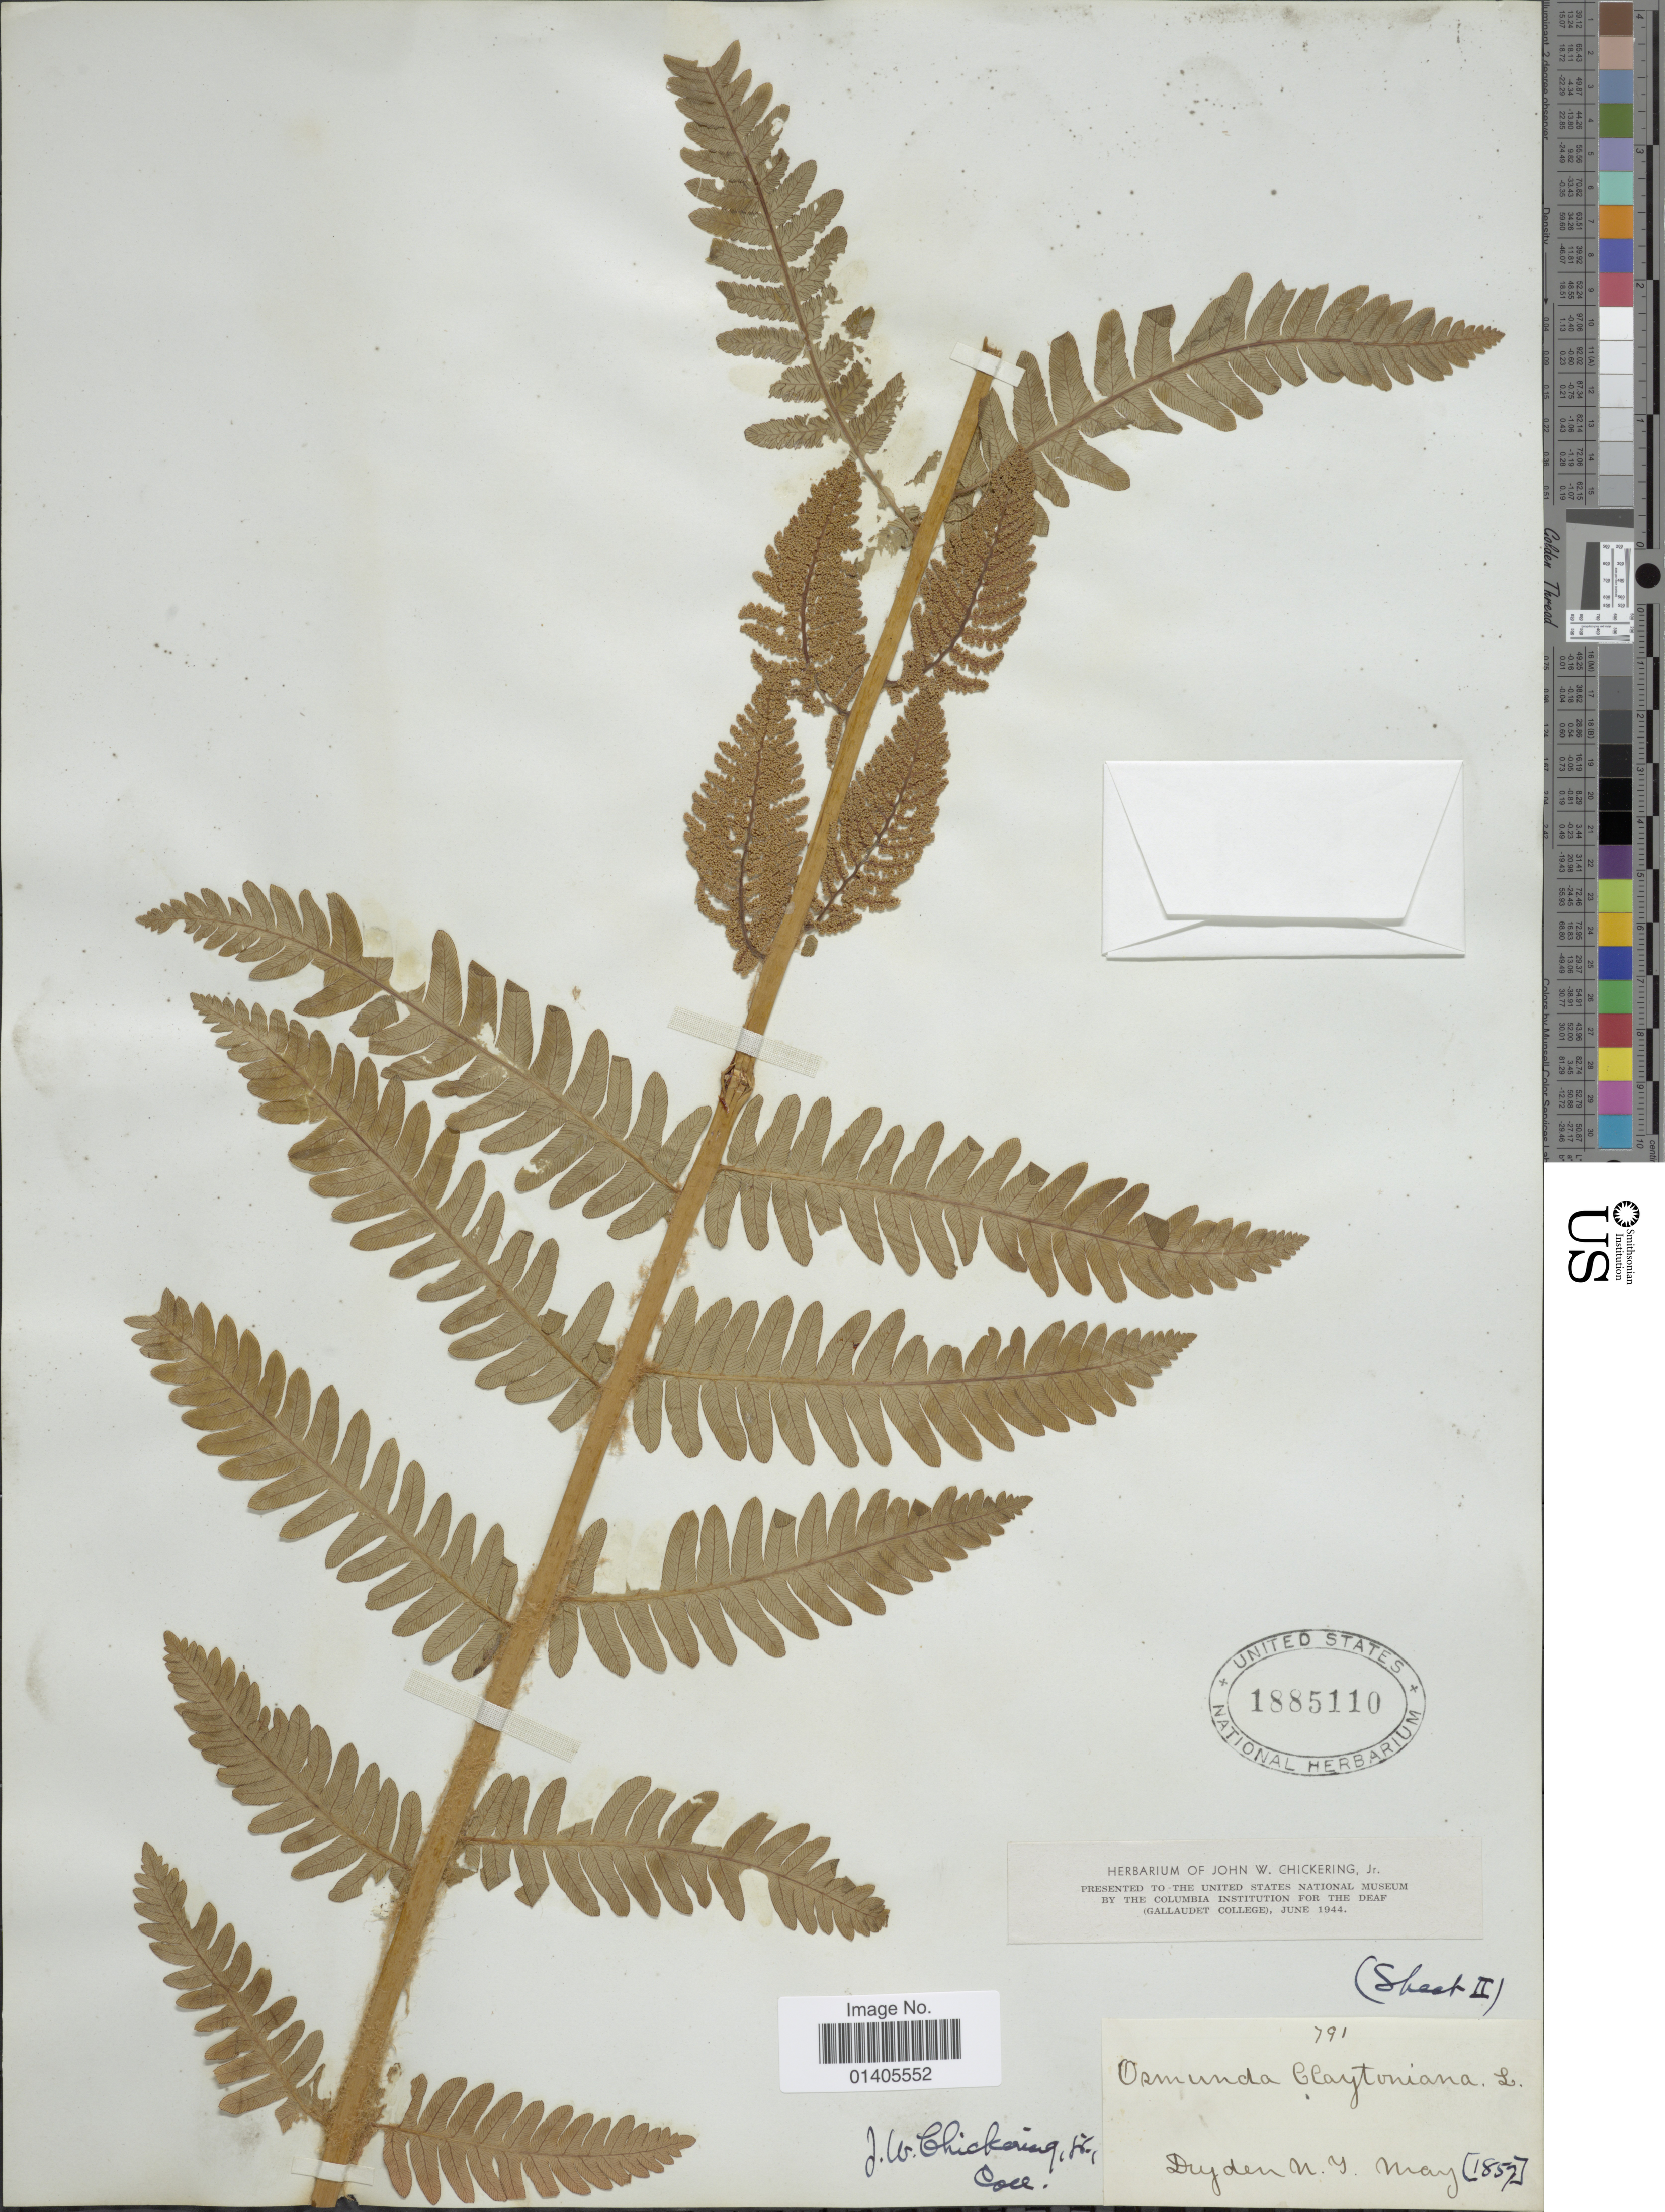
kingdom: Plantae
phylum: Tracheophyta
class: Polypodiopsida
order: Osmundales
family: Osmundaceae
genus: Osmunda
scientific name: Osmunda claytoniana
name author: (L.) Tagawa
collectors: J. W. Chickering Jr.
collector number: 791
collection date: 1857-05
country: United States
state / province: New York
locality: Dryden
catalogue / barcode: US 1885110